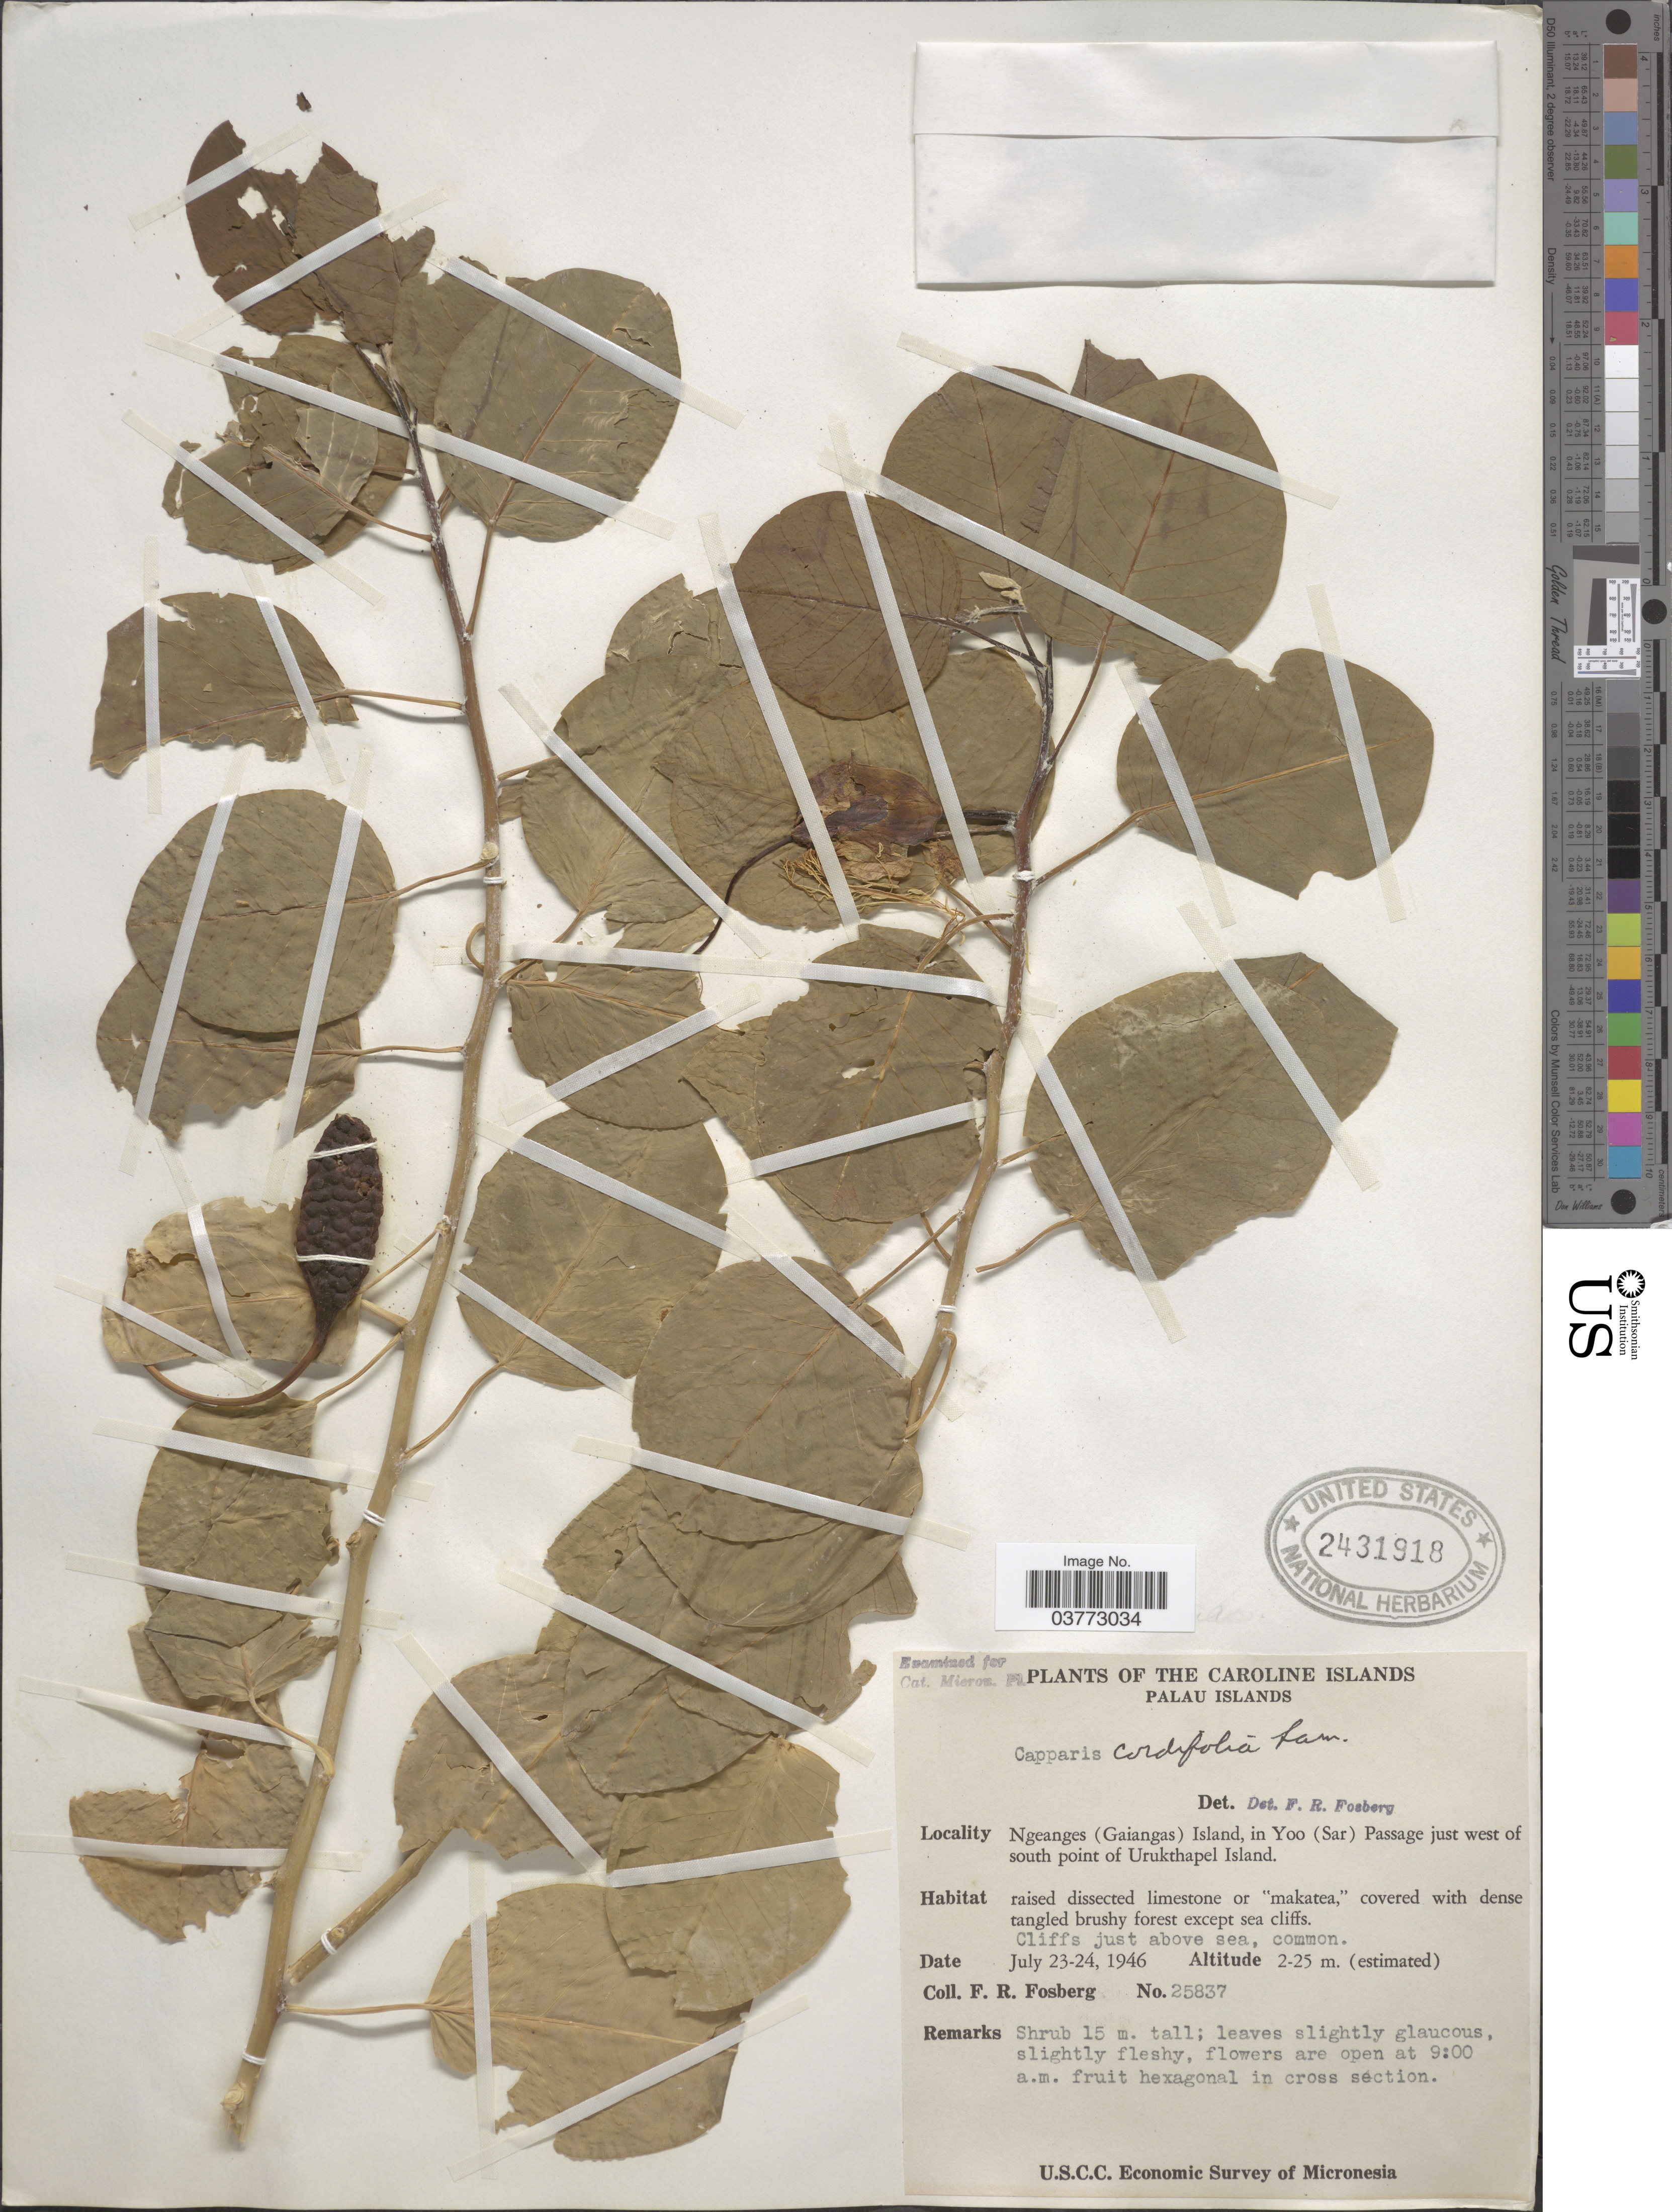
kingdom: Plantae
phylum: Tracheophyta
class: Magnoliopsida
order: Brassicales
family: Capparaceae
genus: Capparis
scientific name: Capparis spinosa subsp. cordifolia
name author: (Lam.) Fici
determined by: Wagner, W. L., (BOT), Smithsonian Institution - National Museum of Natural History (UNITED STATES)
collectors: F. R. Fosberg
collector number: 25837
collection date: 1946-07-23/1946-07-24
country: Palau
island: Ngeanges (Gaiangas)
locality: The Caroline Islands. Palau Islands. Ngeanges (Gaiangas) Island, in Yoo (Sar) Passage just west of south point of Urukthapel Island.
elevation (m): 2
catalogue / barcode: US 2431918